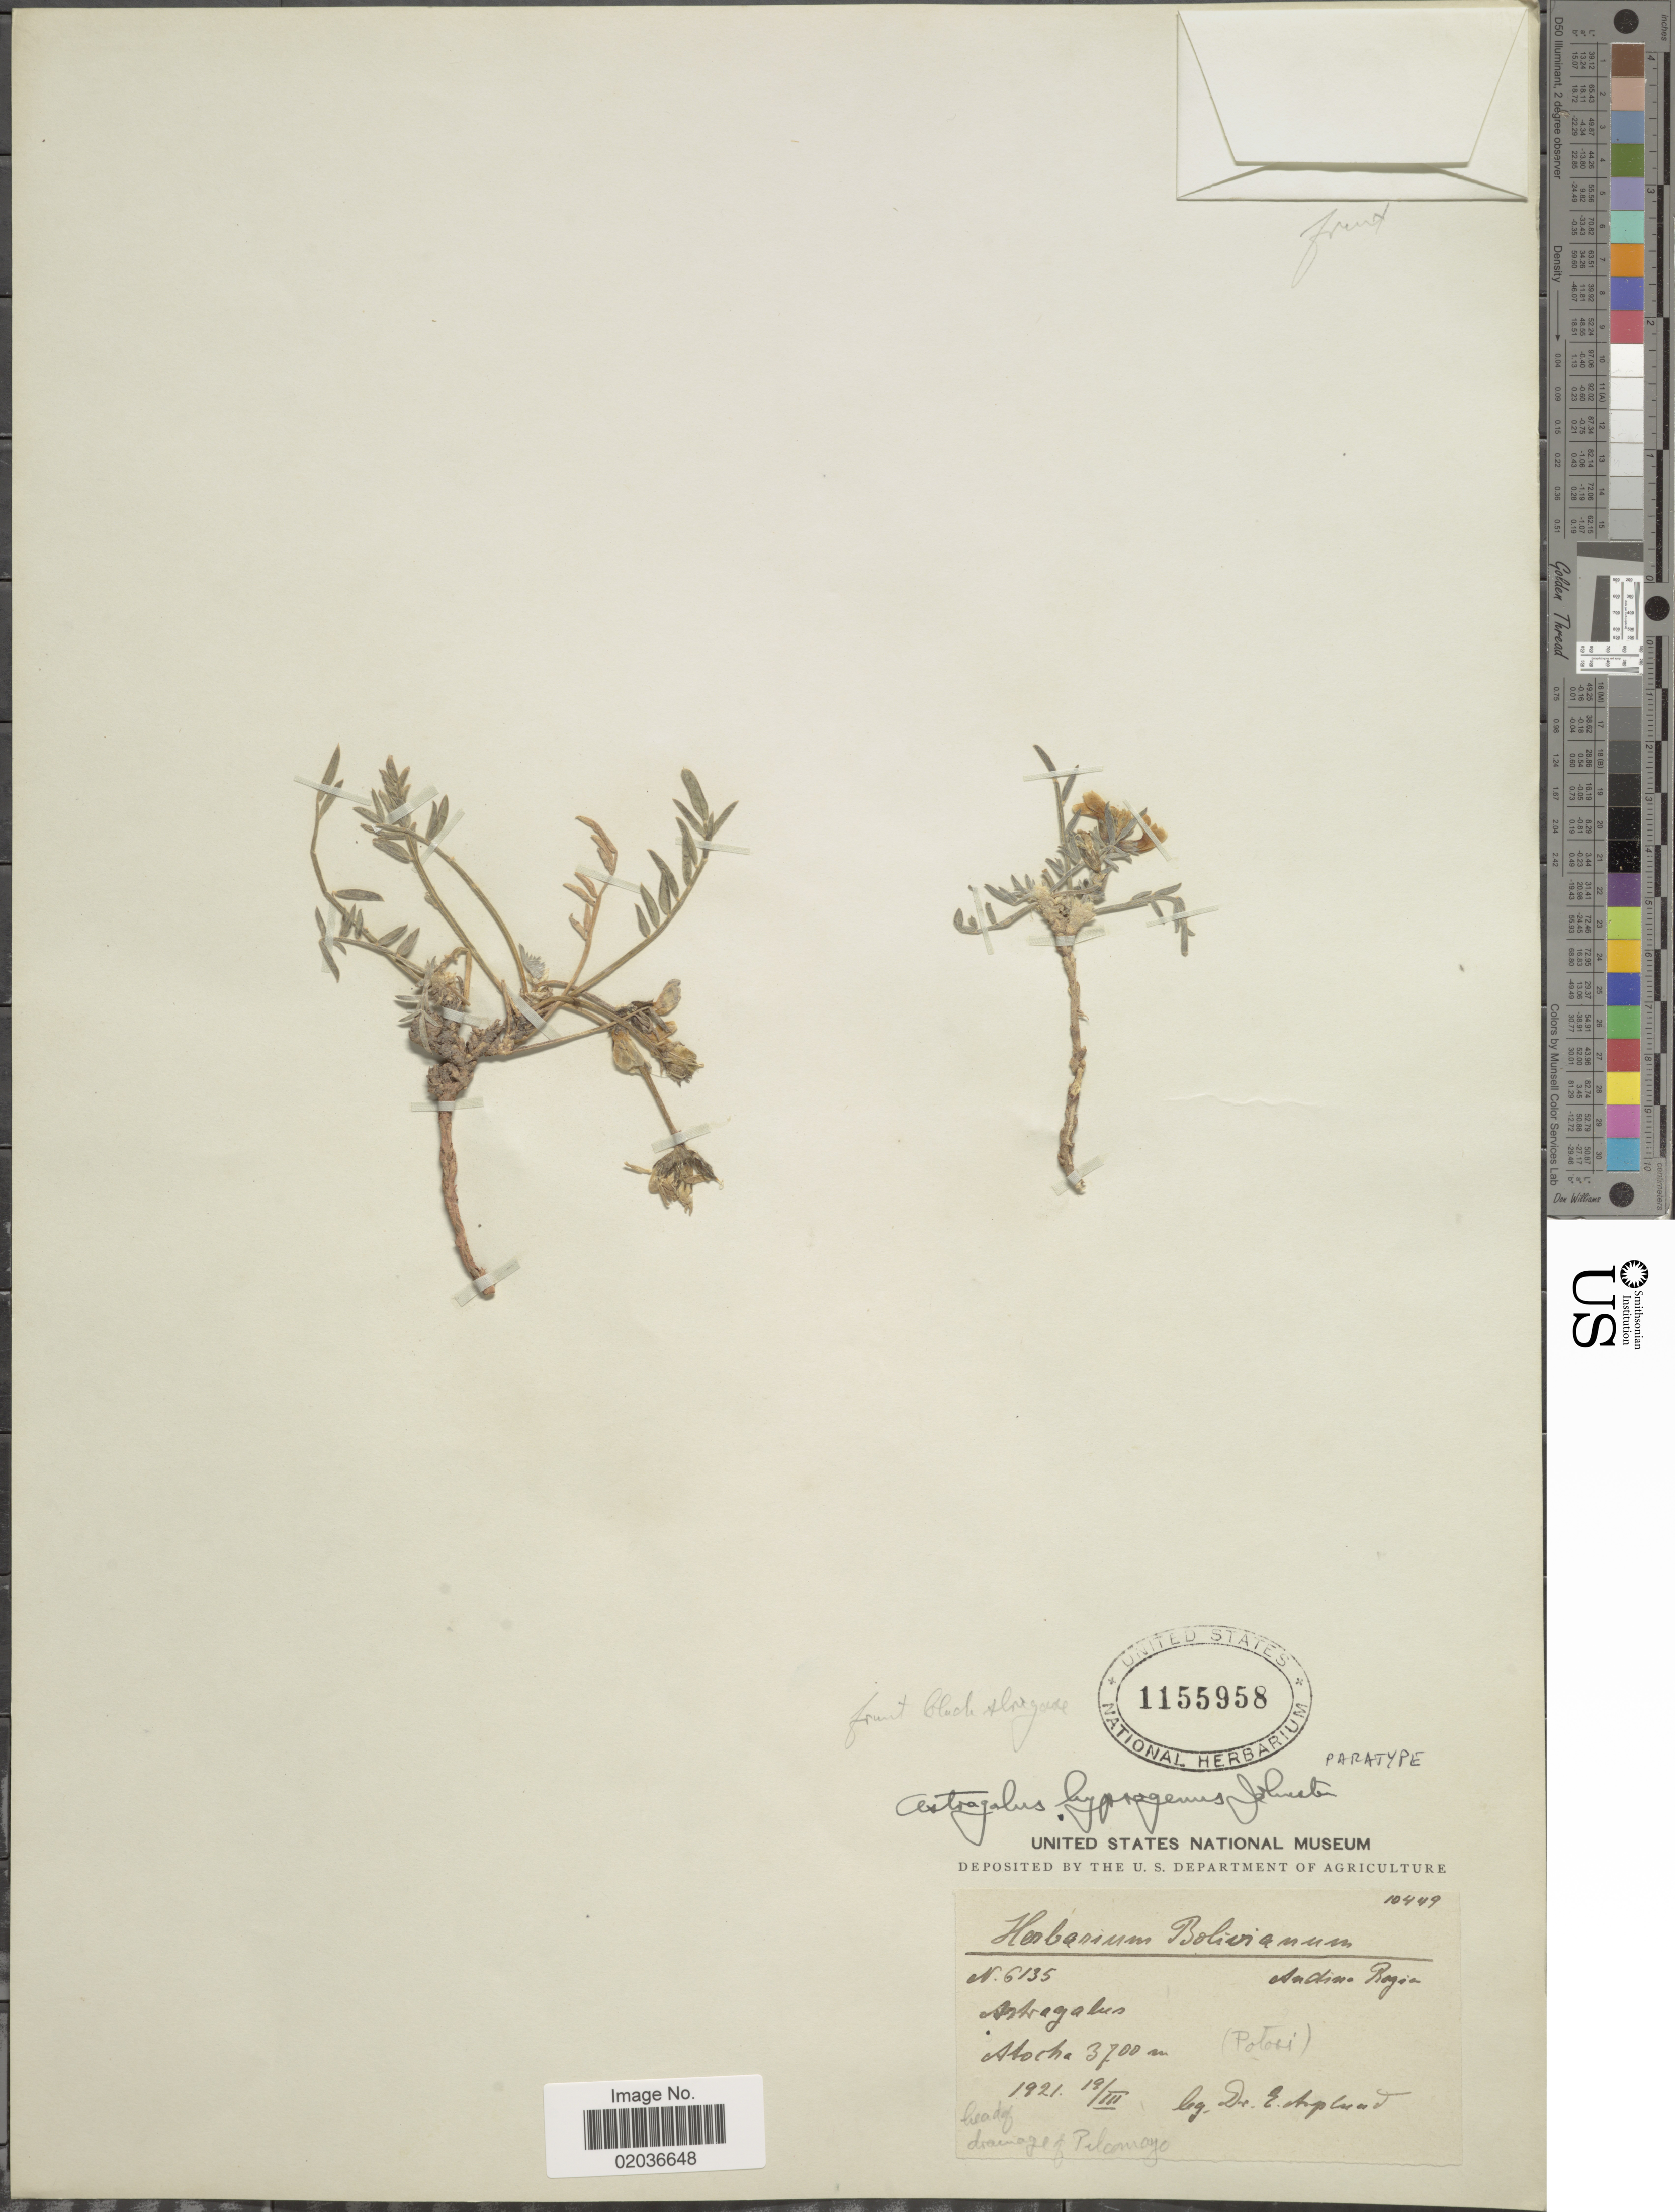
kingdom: Plantae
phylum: Tracheophyta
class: Magnoliopsida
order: Fabales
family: Fabaceae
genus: Astragalus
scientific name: Astragalus hypsogenus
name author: I.M. Johnst.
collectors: E. Asplund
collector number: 6135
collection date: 1921-03-12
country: Bolivia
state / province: Potosi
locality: Atocha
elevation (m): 3700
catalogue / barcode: US 1155958